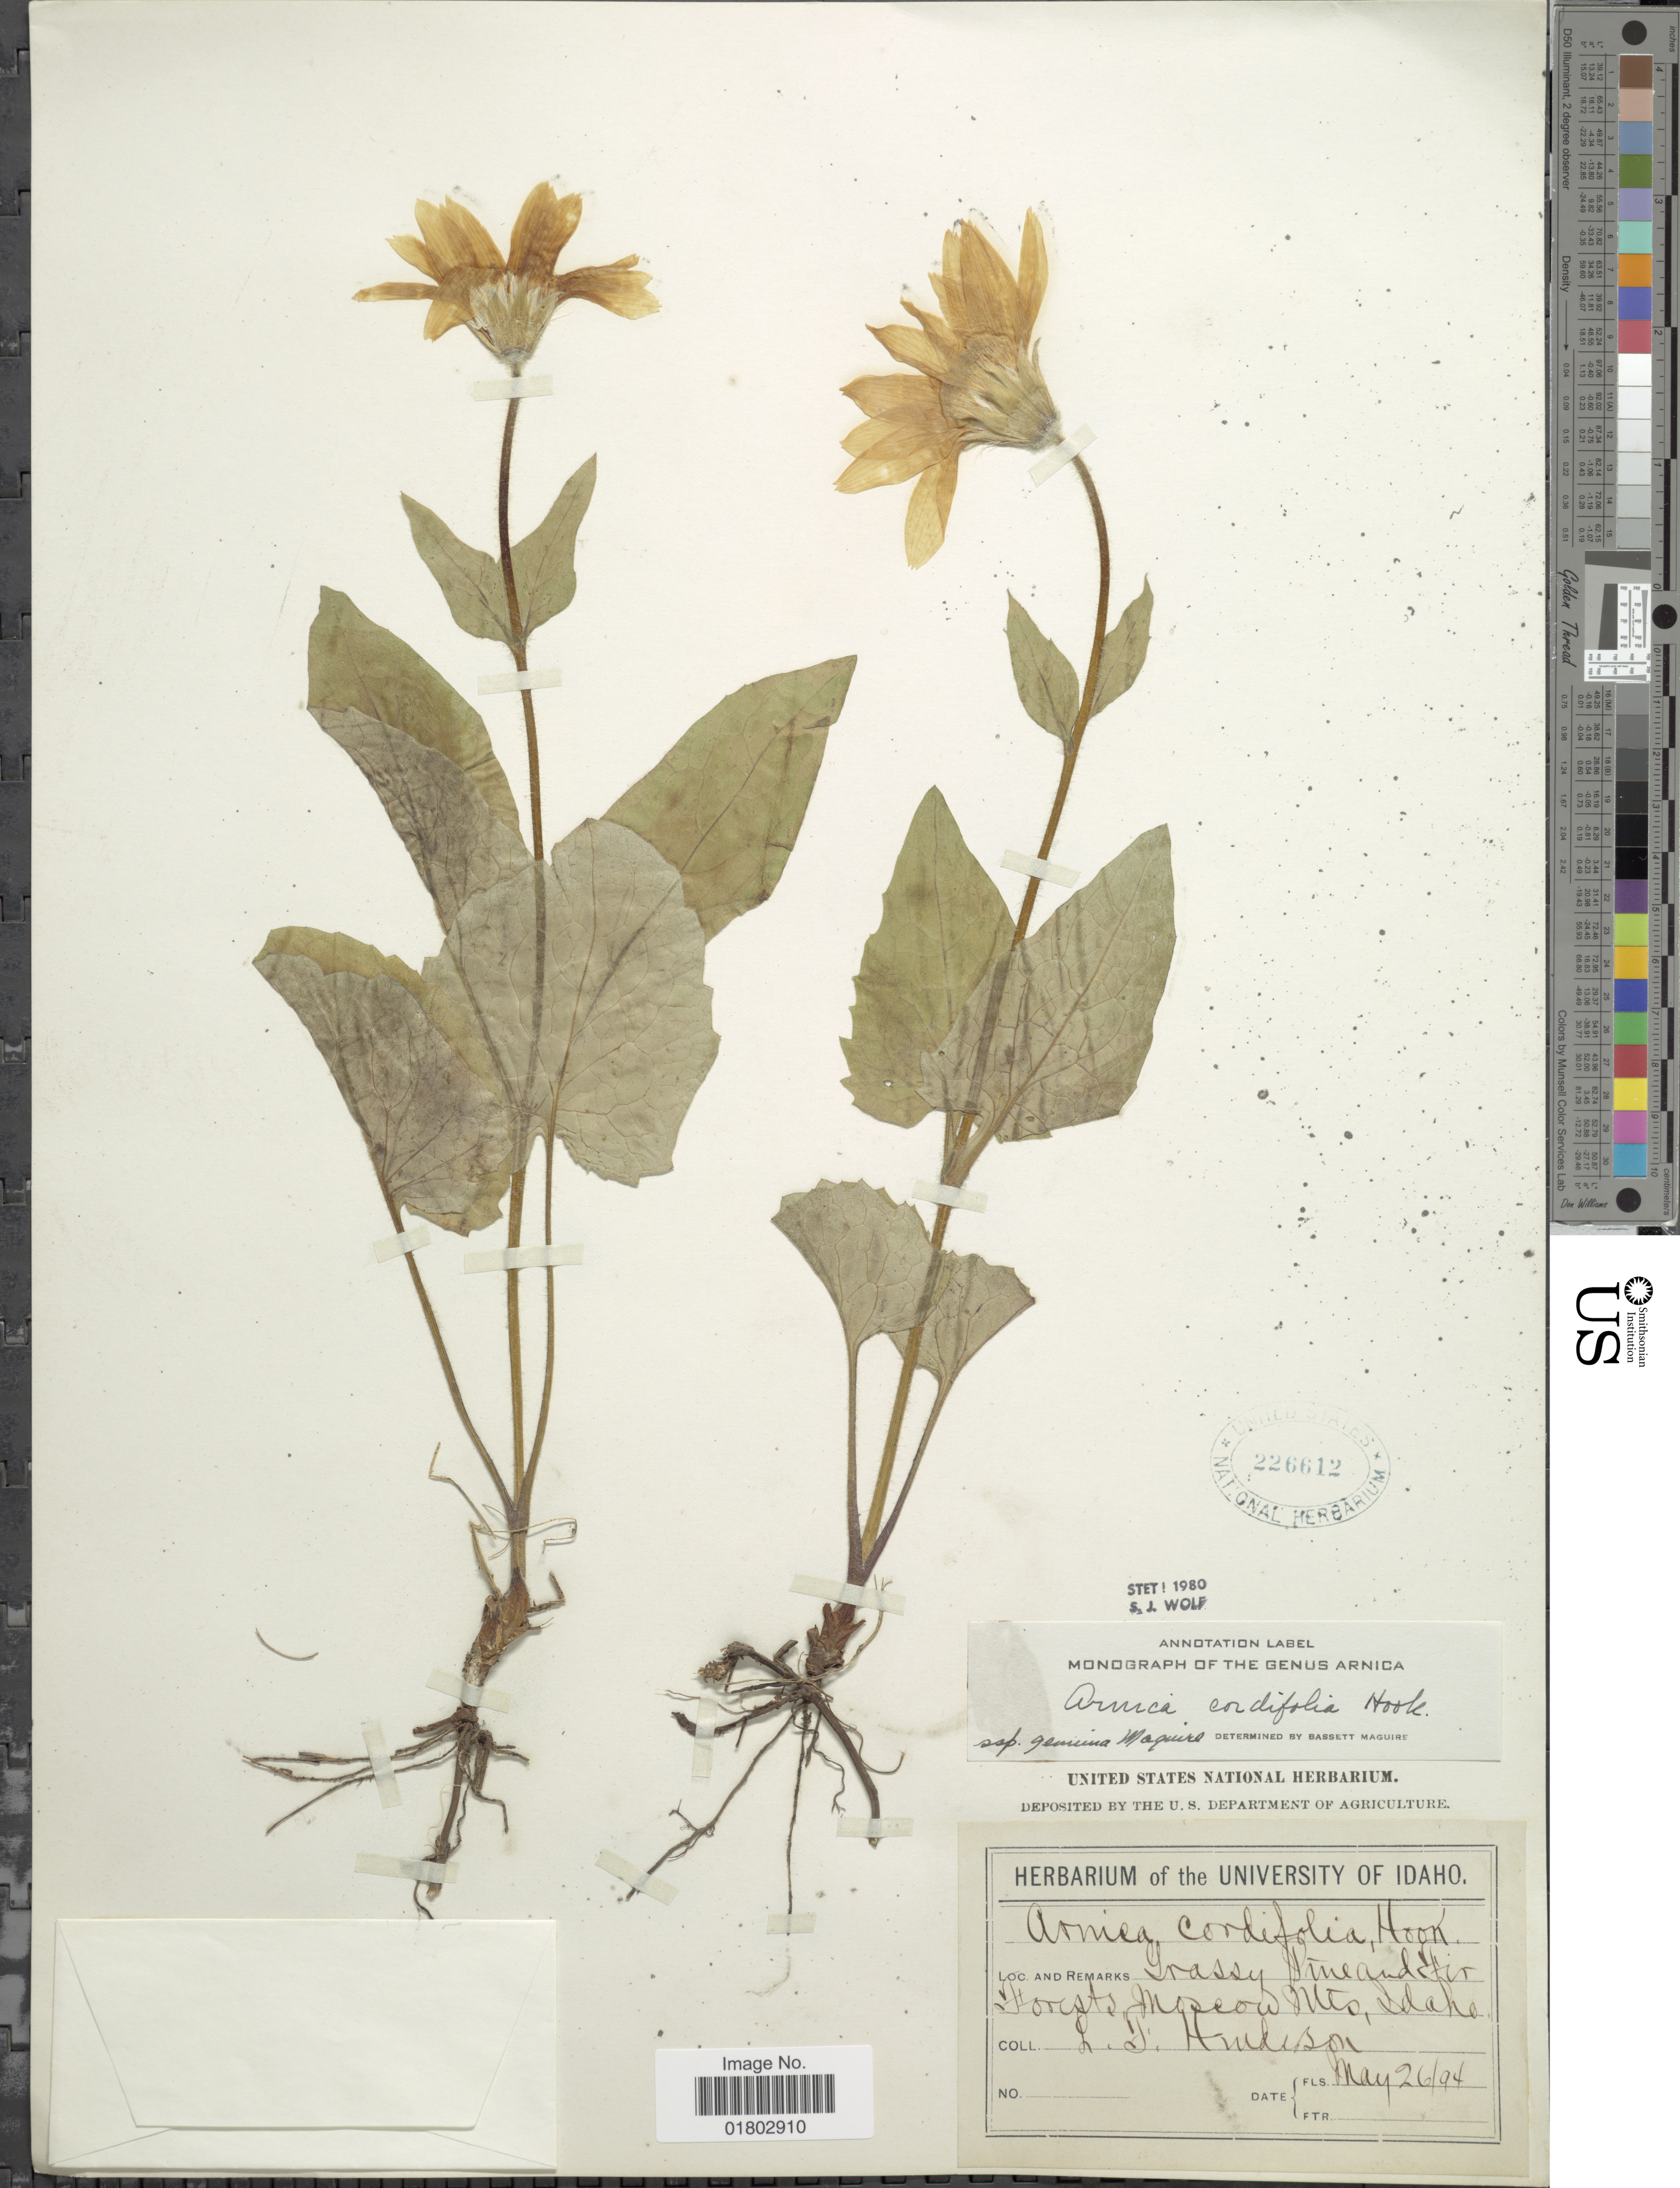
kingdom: Plantae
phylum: Tracheophyta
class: Magnoliopsida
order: Asterales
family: Asteraceae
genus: Arnica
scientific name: Arnica cordifolia subsp. genuina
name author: Maguire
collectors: L. Henderson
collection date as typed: Transcribed d/m/y: 26/5/94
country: United States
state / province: Idaho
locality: Grassy Pine and [illegible text] Forests Moscow Mts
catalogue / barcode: US 226612